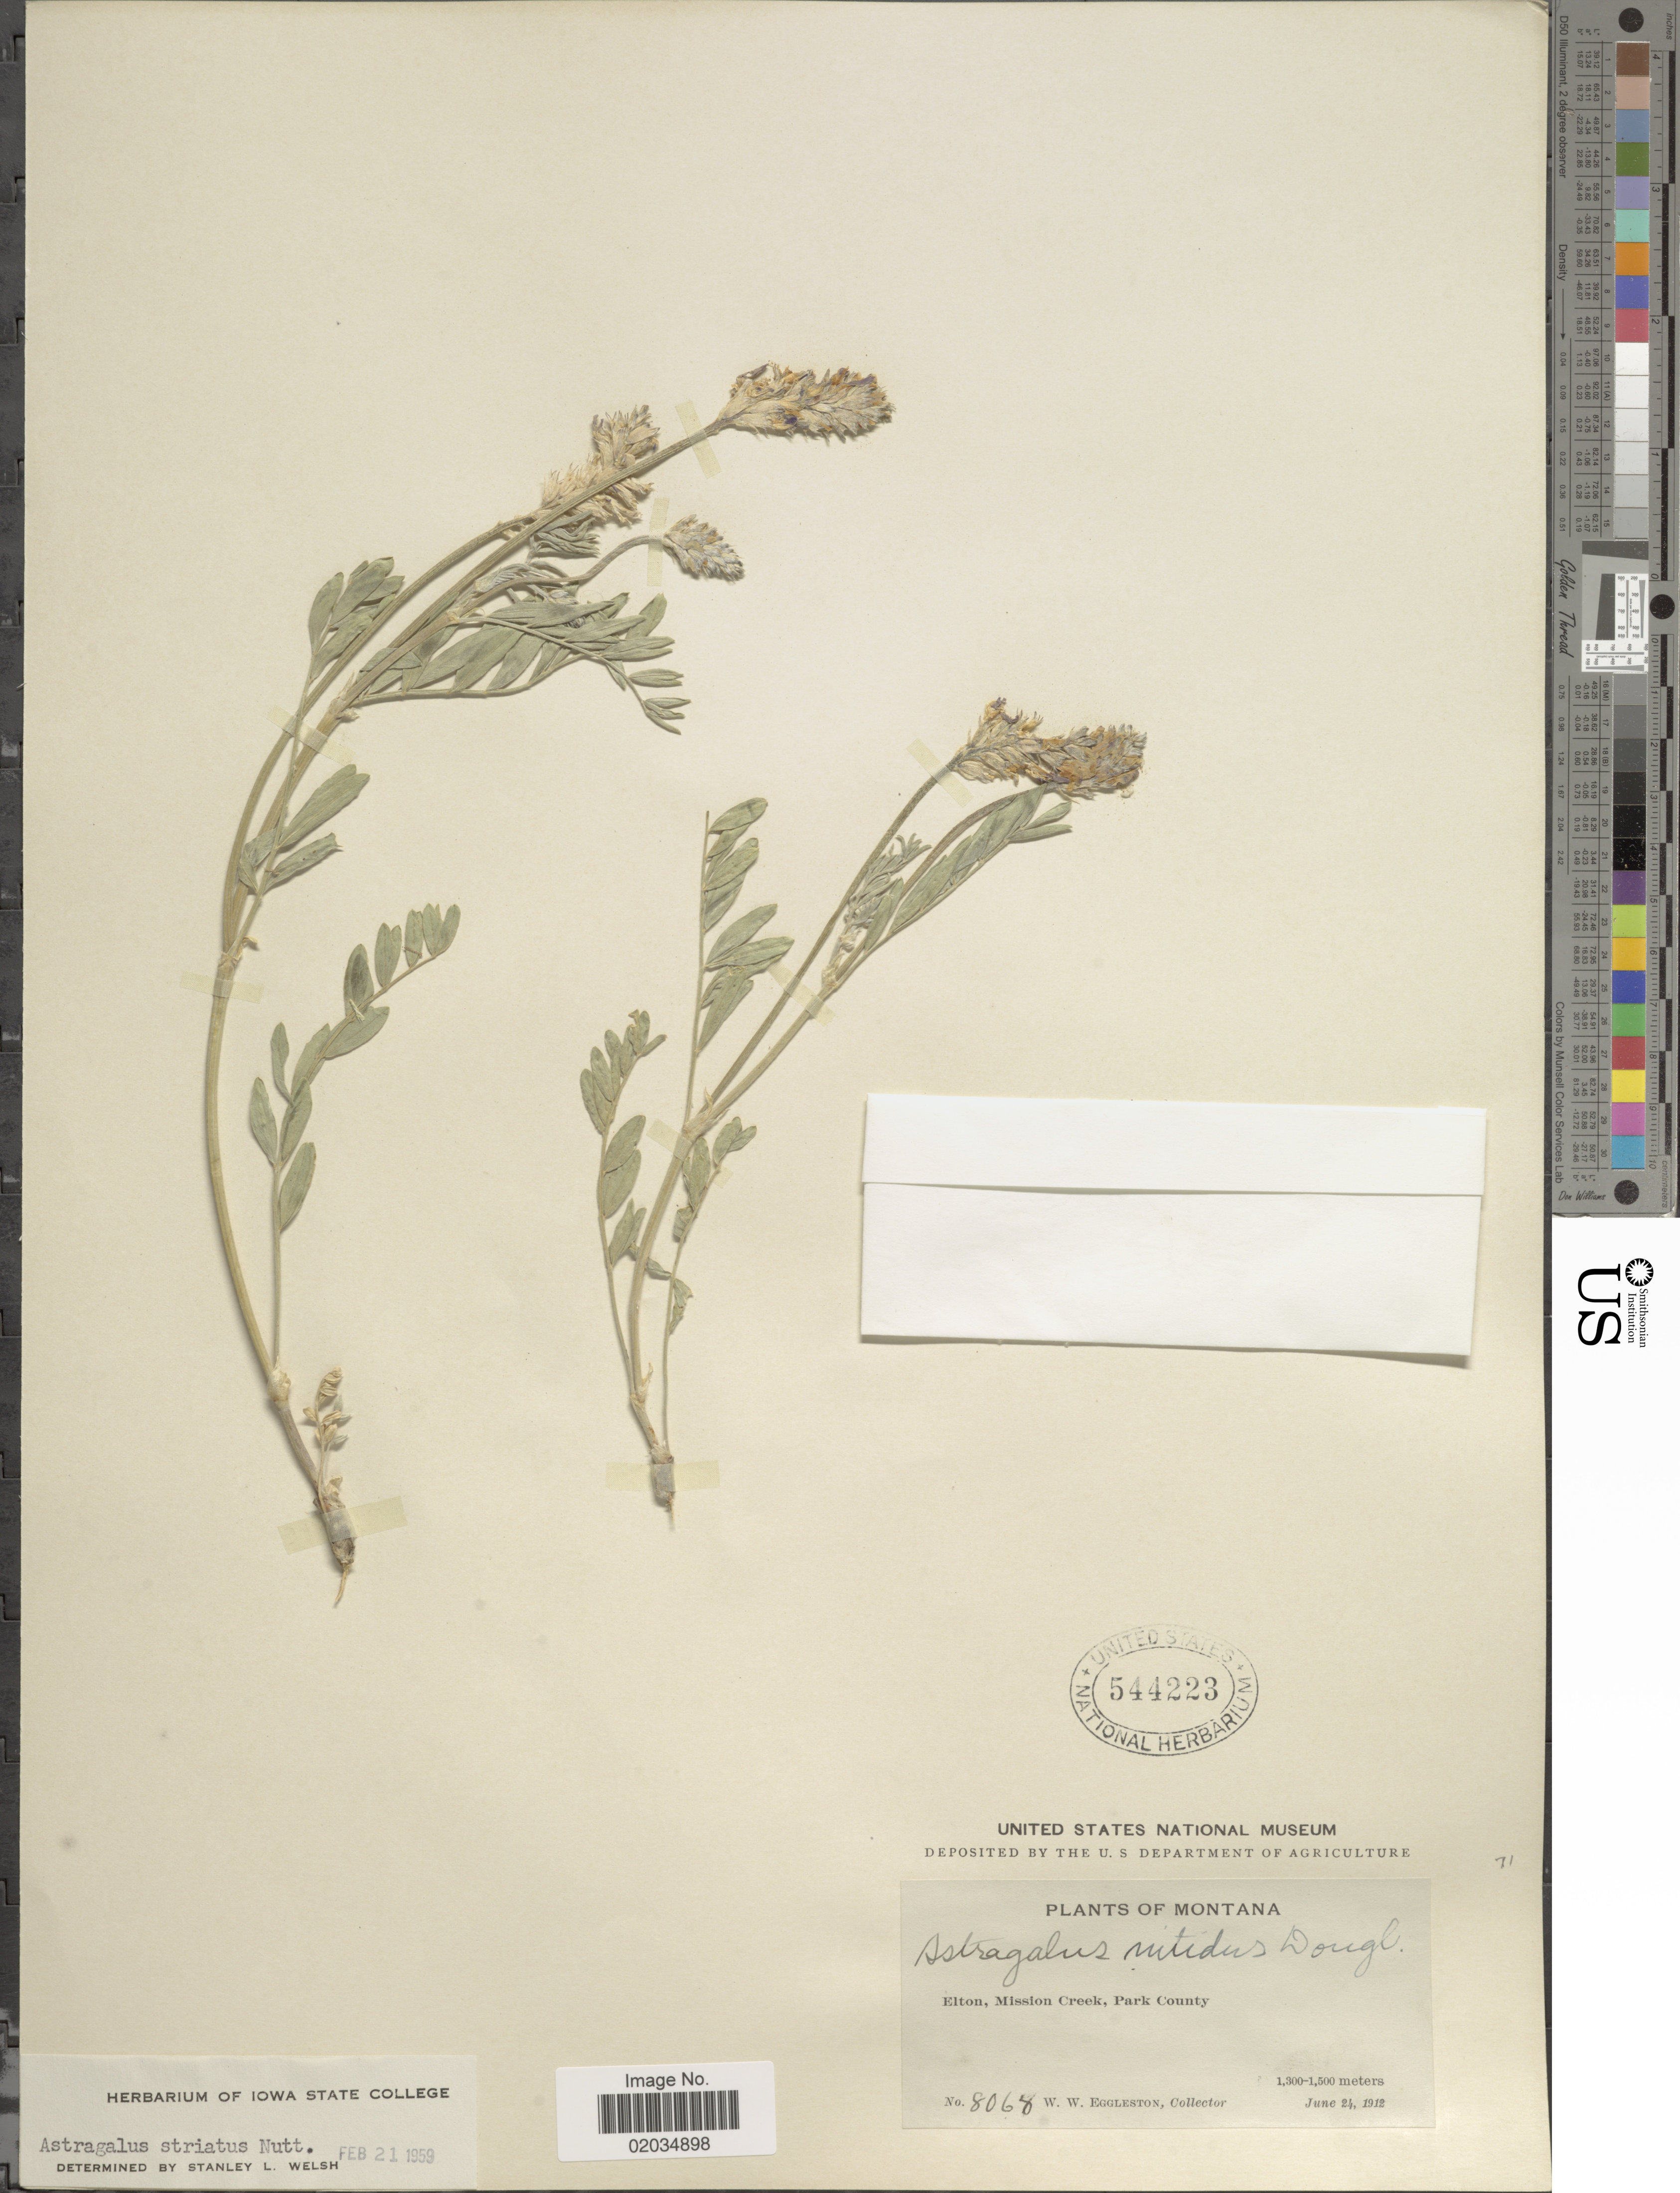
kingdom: Plantae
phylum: Tracheophyta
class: Magnoliopsida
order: Fabales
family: Fabaceae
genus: Astragalus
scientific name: Astragalus striatus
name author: Nutt.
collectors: W. W. Eggleston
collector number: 8068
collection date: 1912-06-24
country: United States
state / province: Montana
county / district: Park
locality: Elton, Mission Creek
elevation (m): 1300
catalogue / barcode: US 544223